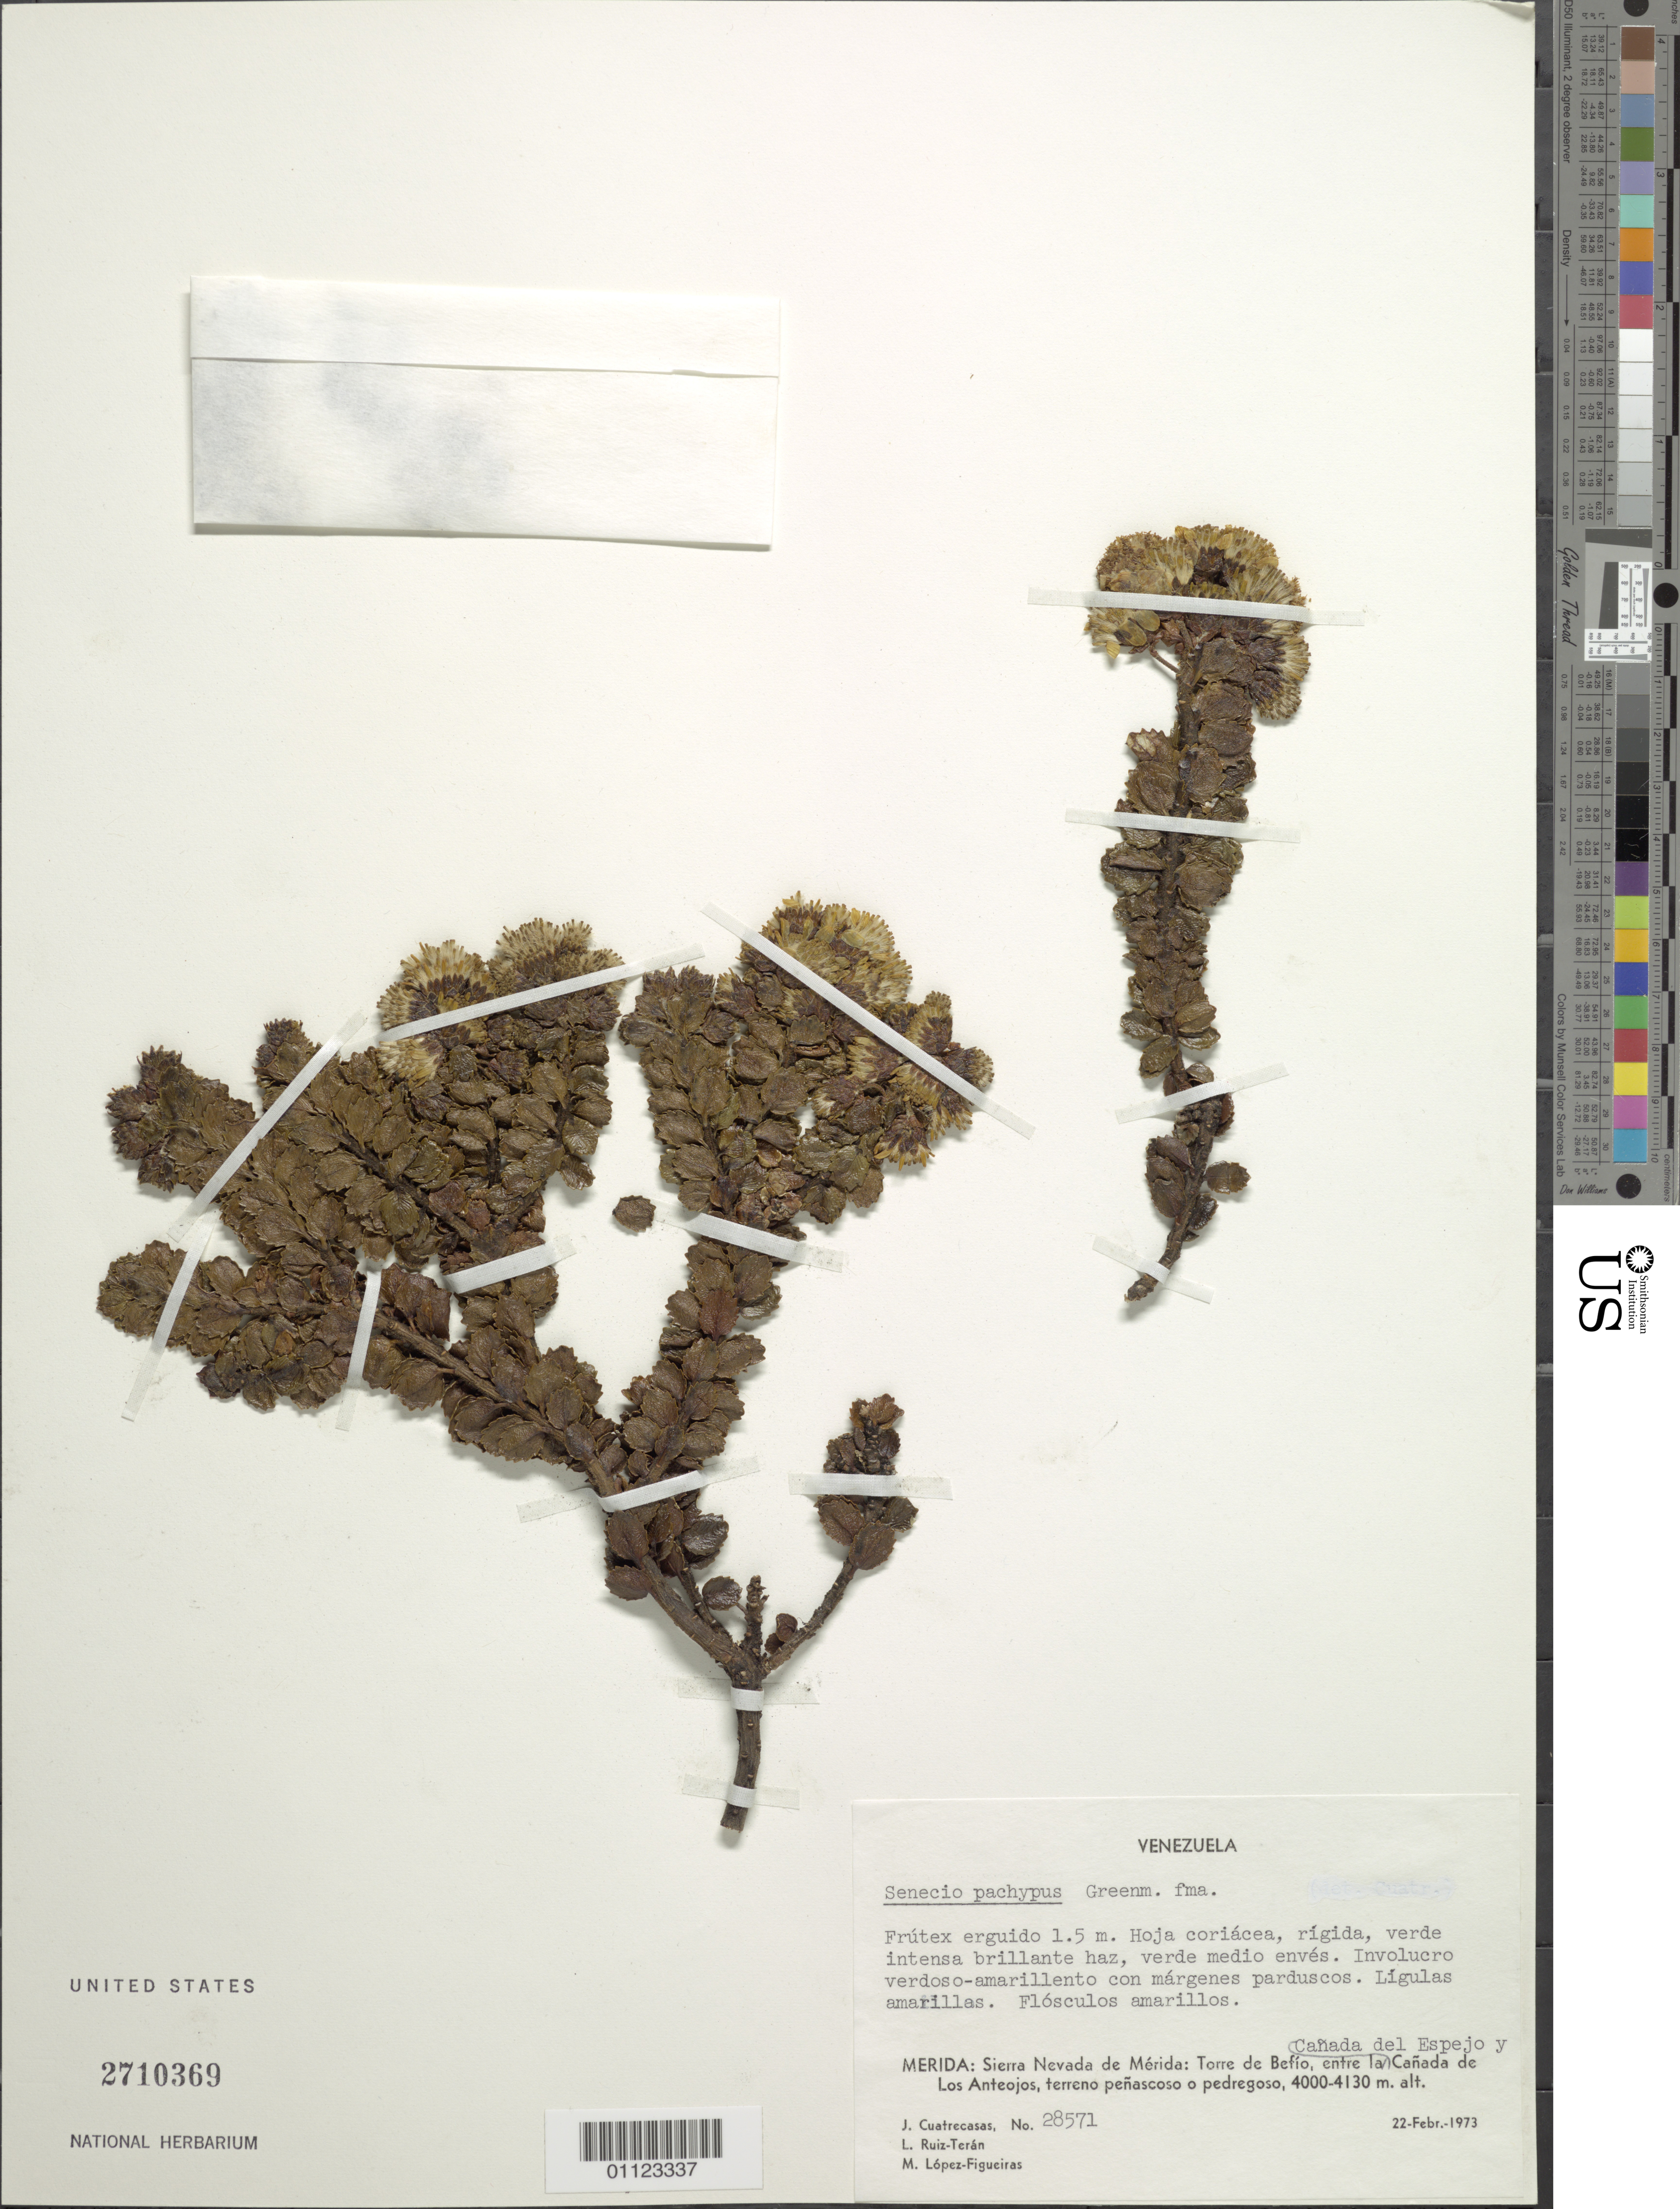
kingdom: Plantae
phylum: Tracheophyta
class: Magnoliopsida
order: Asterales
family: Asteraceae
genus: Pentacalia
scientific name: Pentacalia pachypus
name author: (Greenm.) Cuatrec.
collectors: J. Cuatrecasas, L. E. Ruíz-Terán & M. López Figueiras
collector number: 28571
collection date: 1973-02-22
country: Venezuela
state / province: Mérida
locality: Sierra Nevada de Mérida: Torre de Befío, entre la Cañada del Espejo y Cañada de Los Anteojos,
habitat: terreno peñascoso o pedregoso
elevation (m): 4000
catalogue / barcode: US 2710369